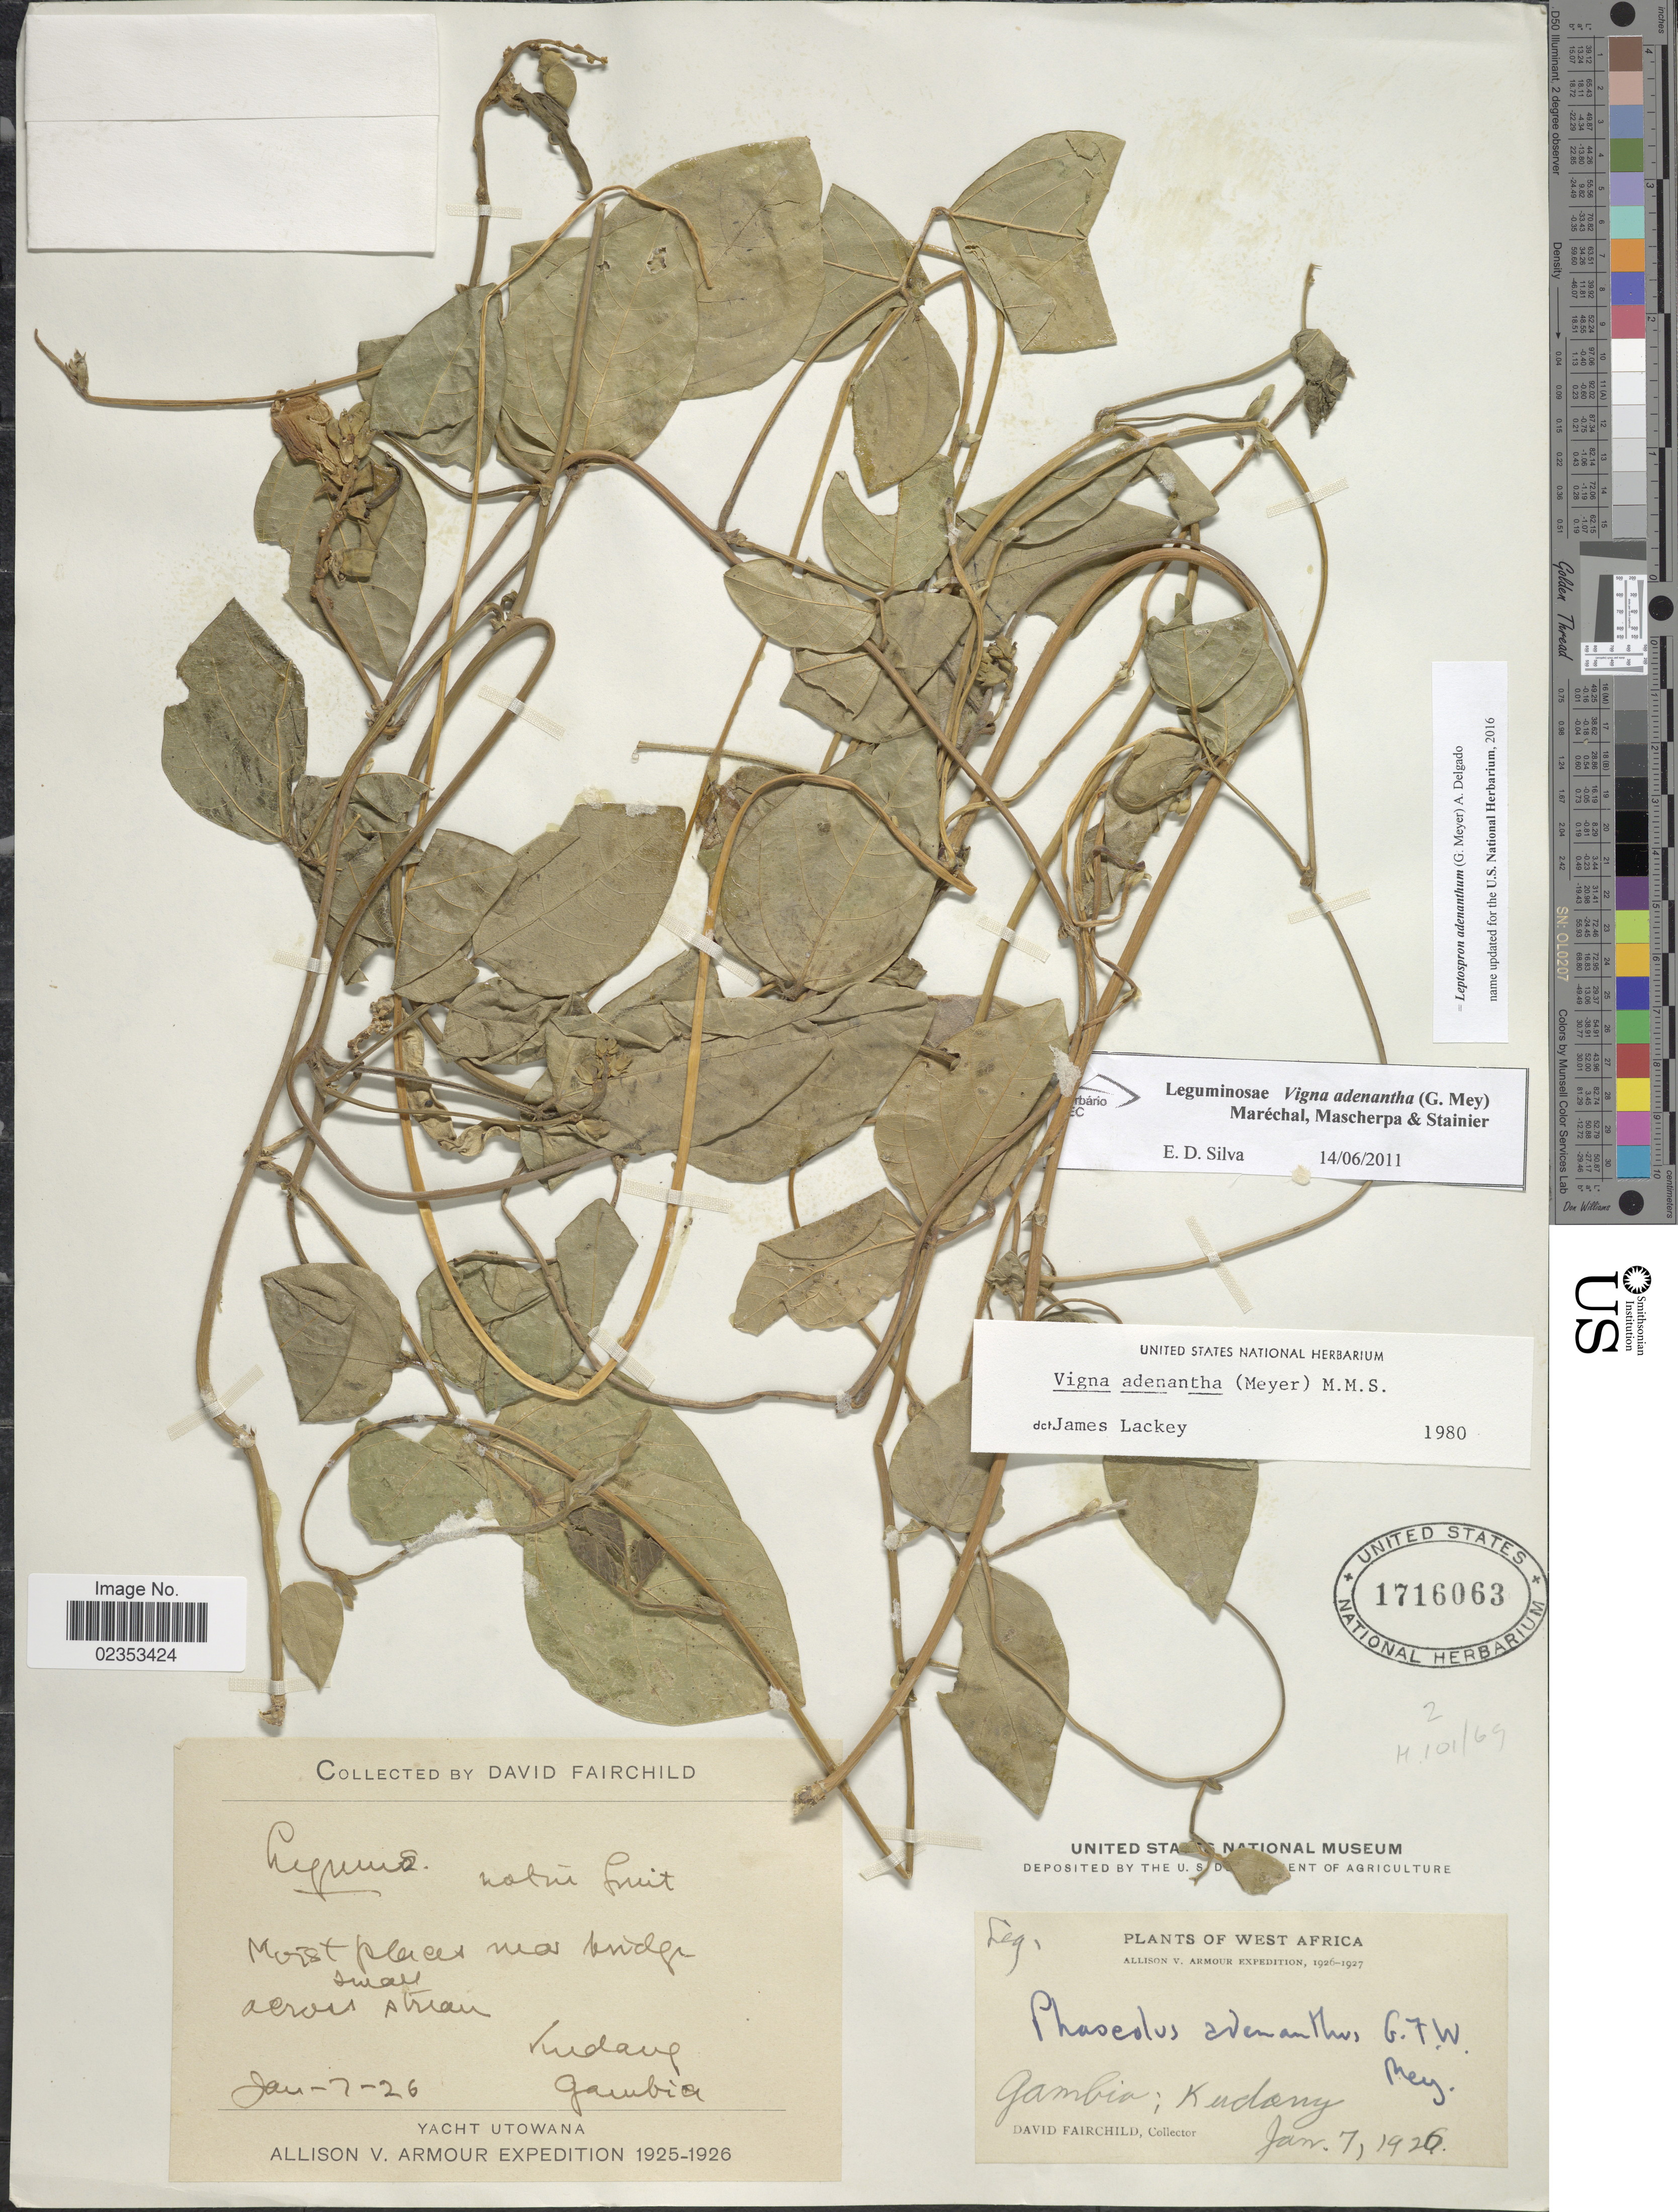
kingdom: Plantae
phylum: Tracheophyta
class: Magnoliopsida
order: Fabales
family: Fabaceae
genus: Leptospron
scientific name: Leptospron sp.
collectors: D. Fairchild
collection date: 1926-01-07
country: Gambia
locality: Near bridge, across stream, Kudang, West Africa.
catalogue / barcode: US 1716063